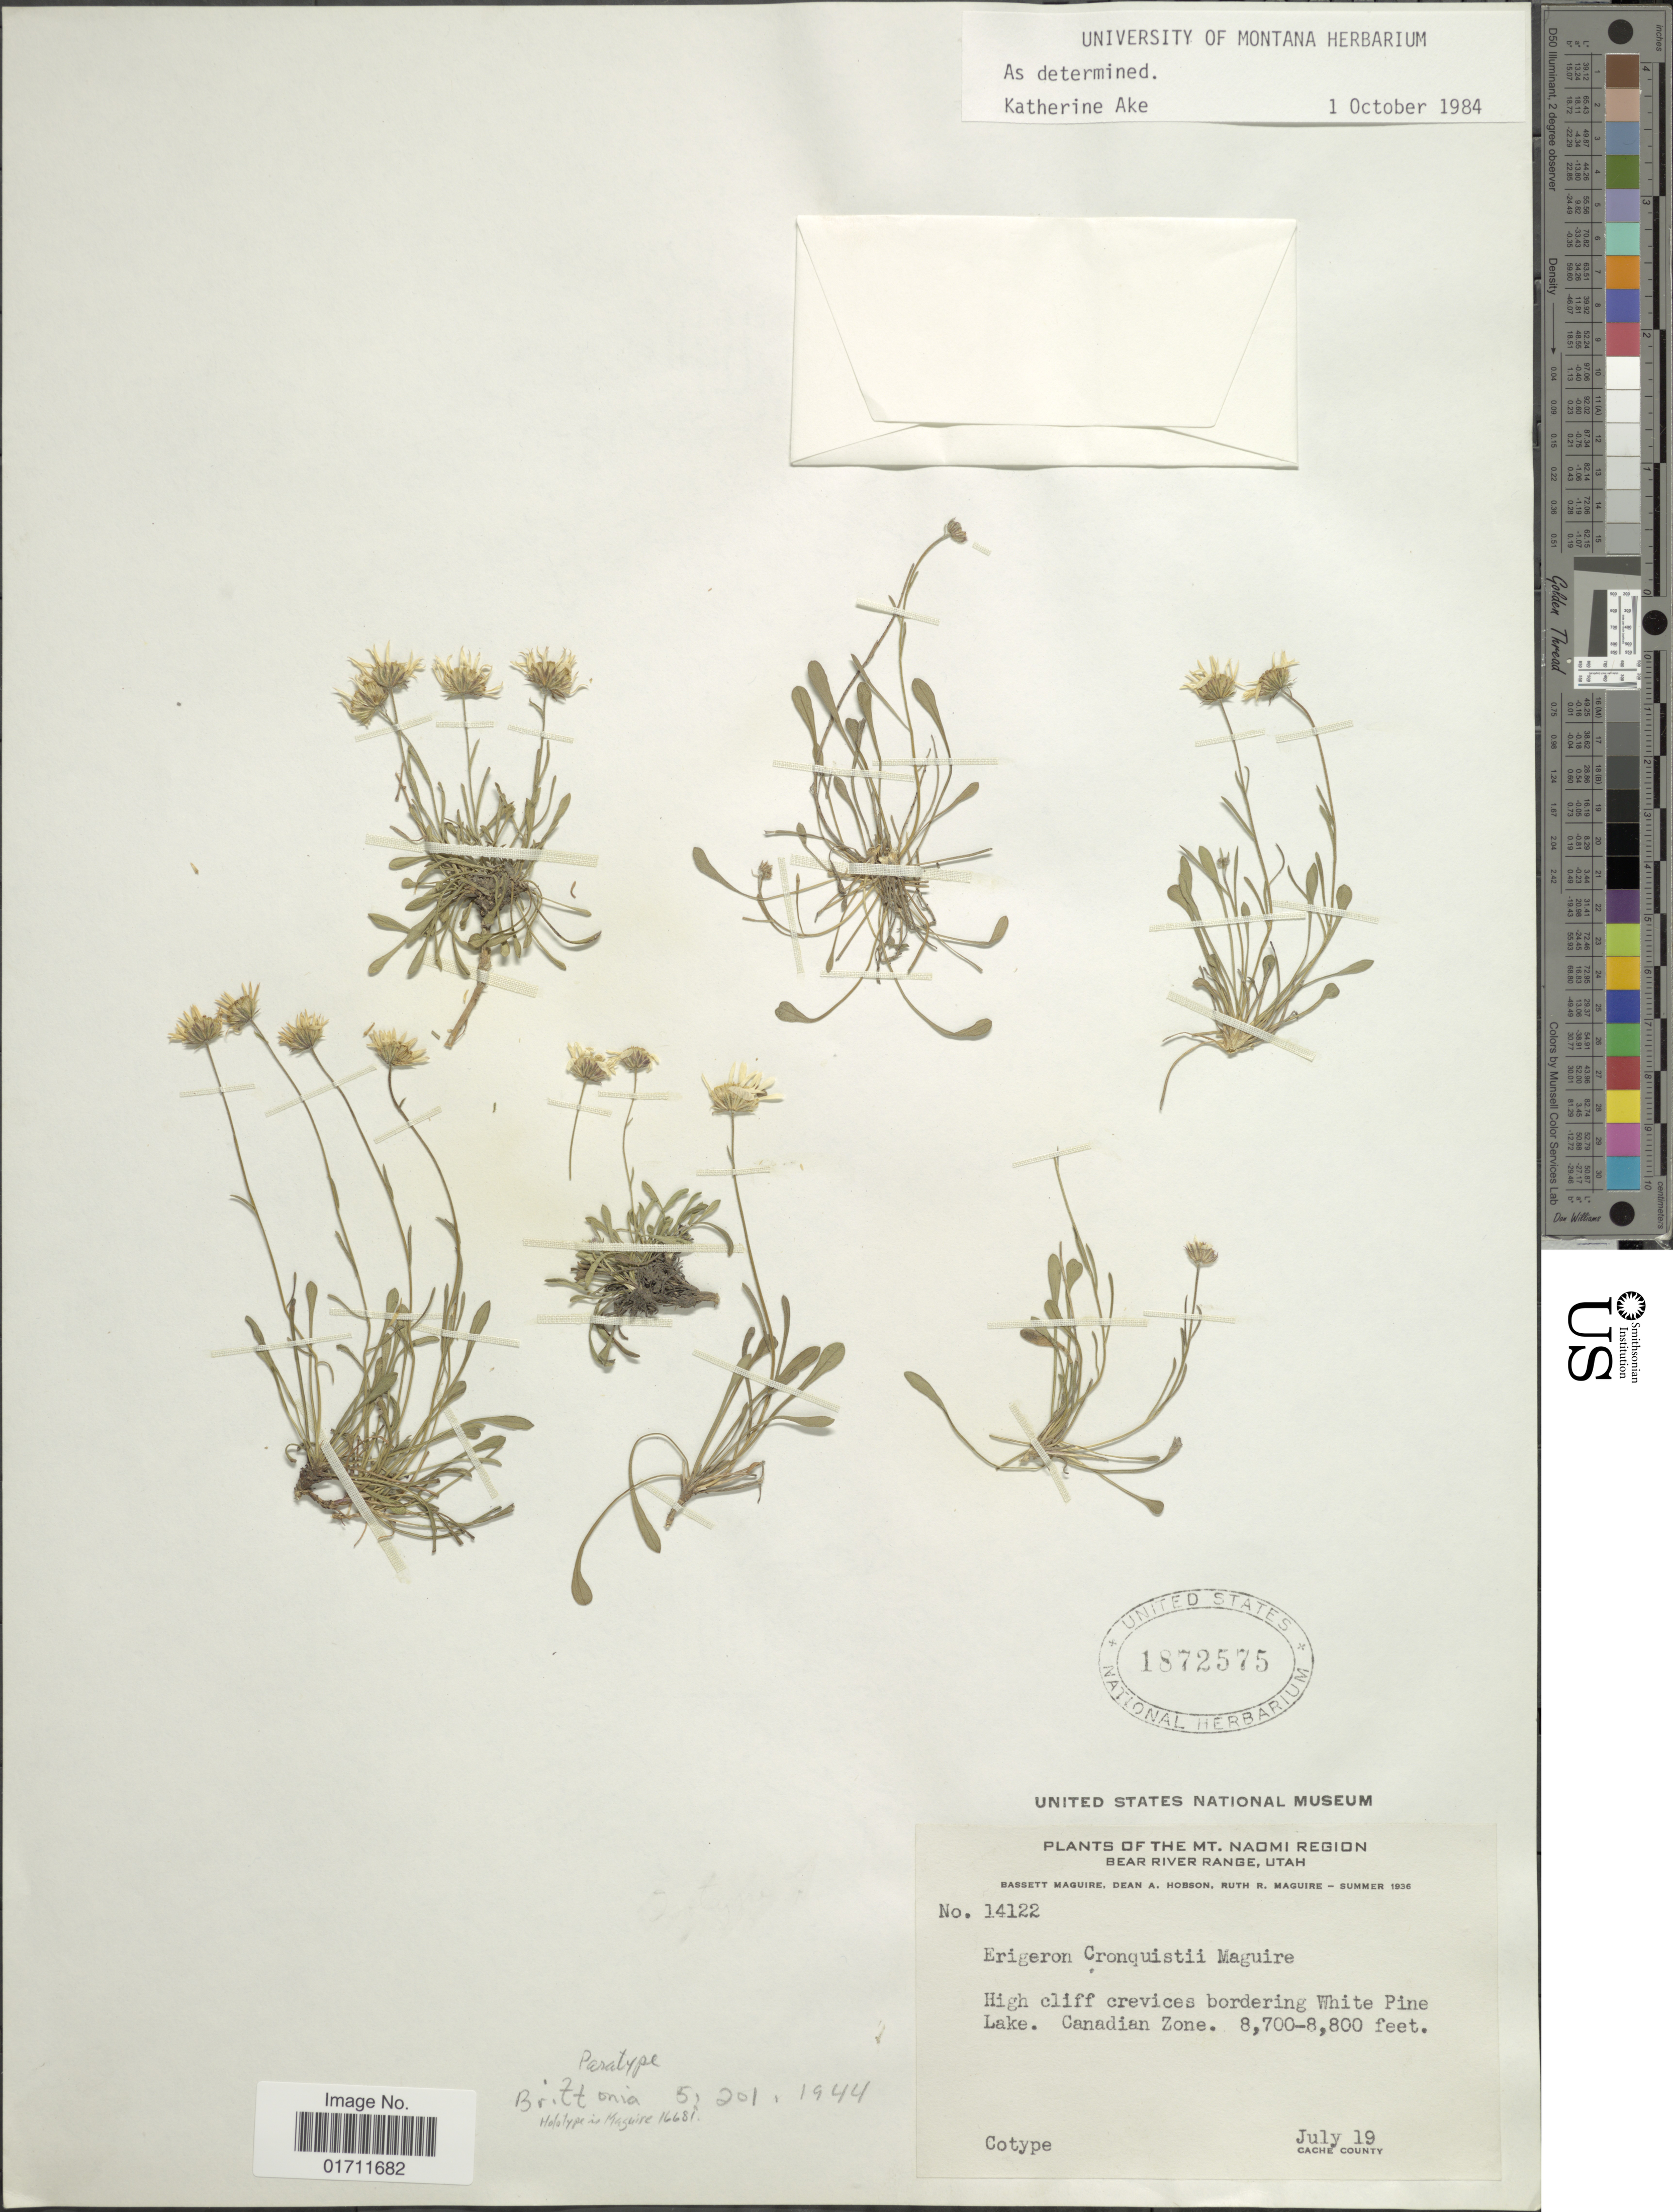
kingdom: Plantae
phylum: Tracheophyta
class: Magnoliopsida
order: Asterales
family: Asteraceae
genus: Erigeron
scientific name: Erigeron cronquistii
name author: Maguire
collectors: B. Maguire, D. Hobson & R. R. Maguire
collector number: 14122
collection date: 1936-07-19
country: United States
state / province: Utah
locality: The Mt. Naomi Region, Bear River Range, High cliff crevices bordering White Pine Lake. Canadian Zone, Cache County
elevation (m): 2652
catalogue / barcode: US 1872575